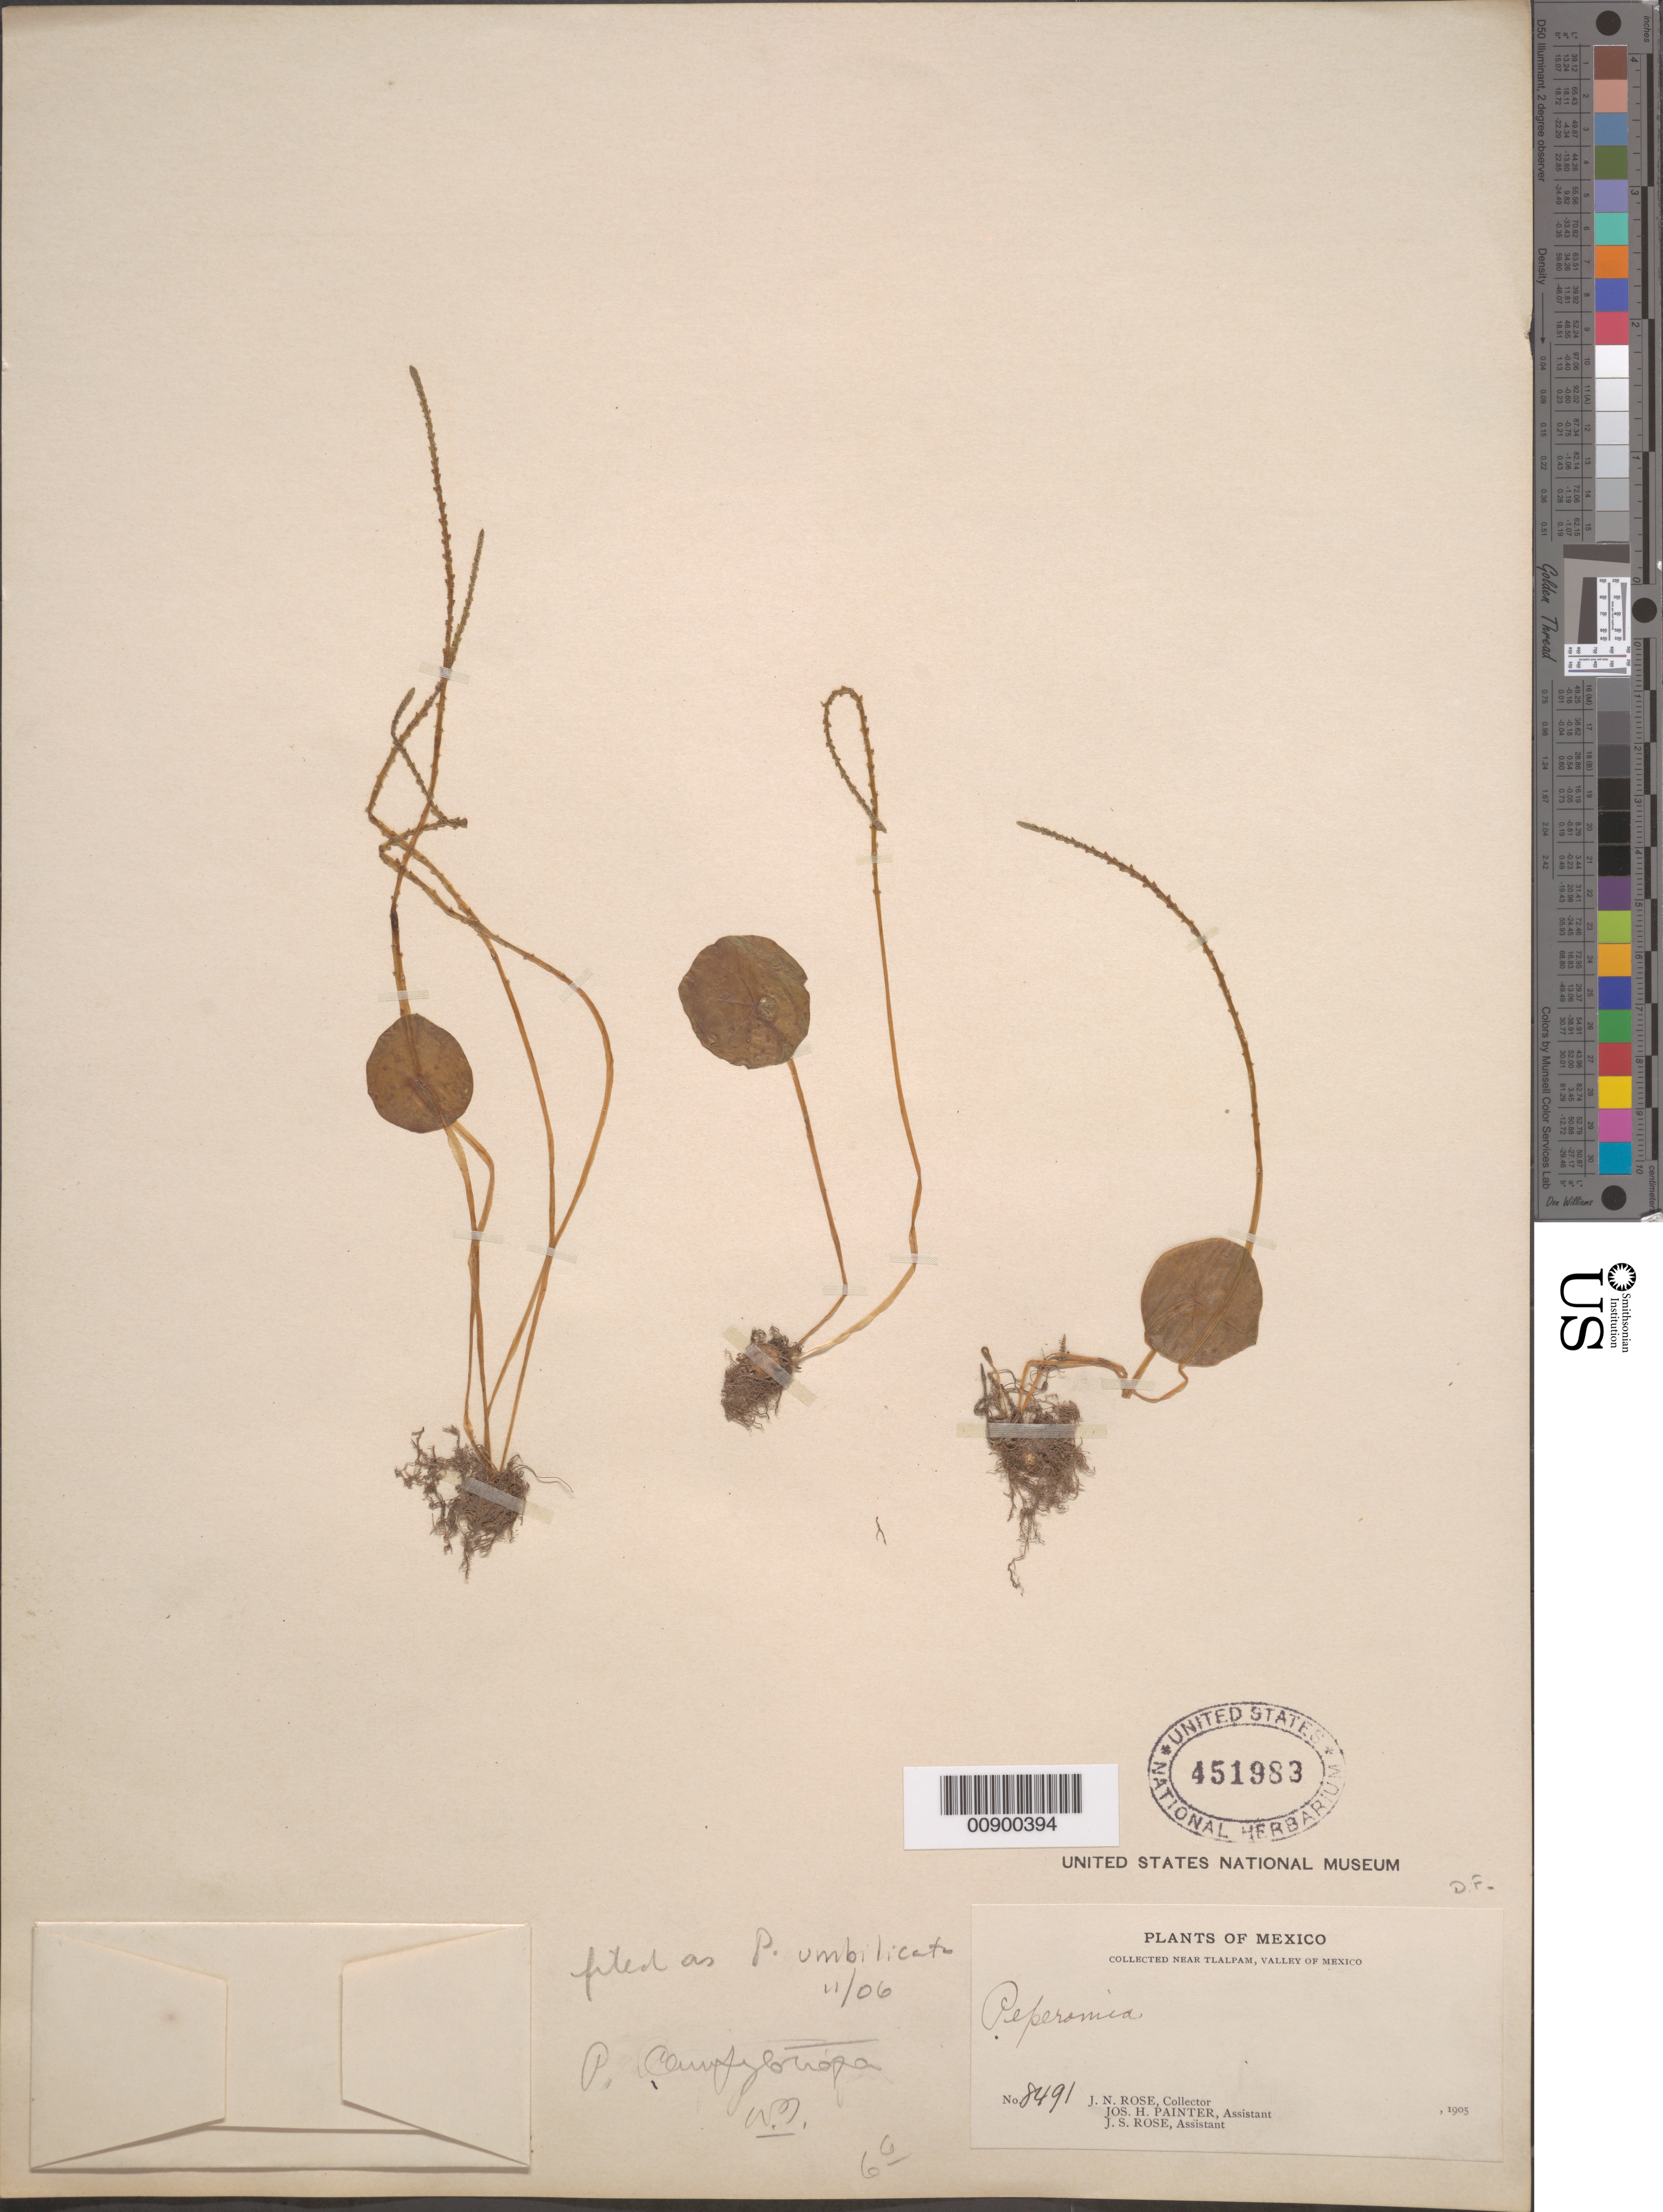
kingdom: Plantae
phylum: Tracheophyta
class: Magnoliopsida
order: Piperales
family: Piperaceae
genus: Peperomia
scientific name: Peperomia umbilicata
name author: Ruiz & Pav.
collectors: J. N. Rose, J. H. Painter & J. S. Rose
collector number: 8491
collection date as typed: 1905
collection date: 1905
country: Mexico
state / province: Distrito Federal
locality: Near Tlalpan, Valley of Mexico.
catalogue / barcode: US 451983